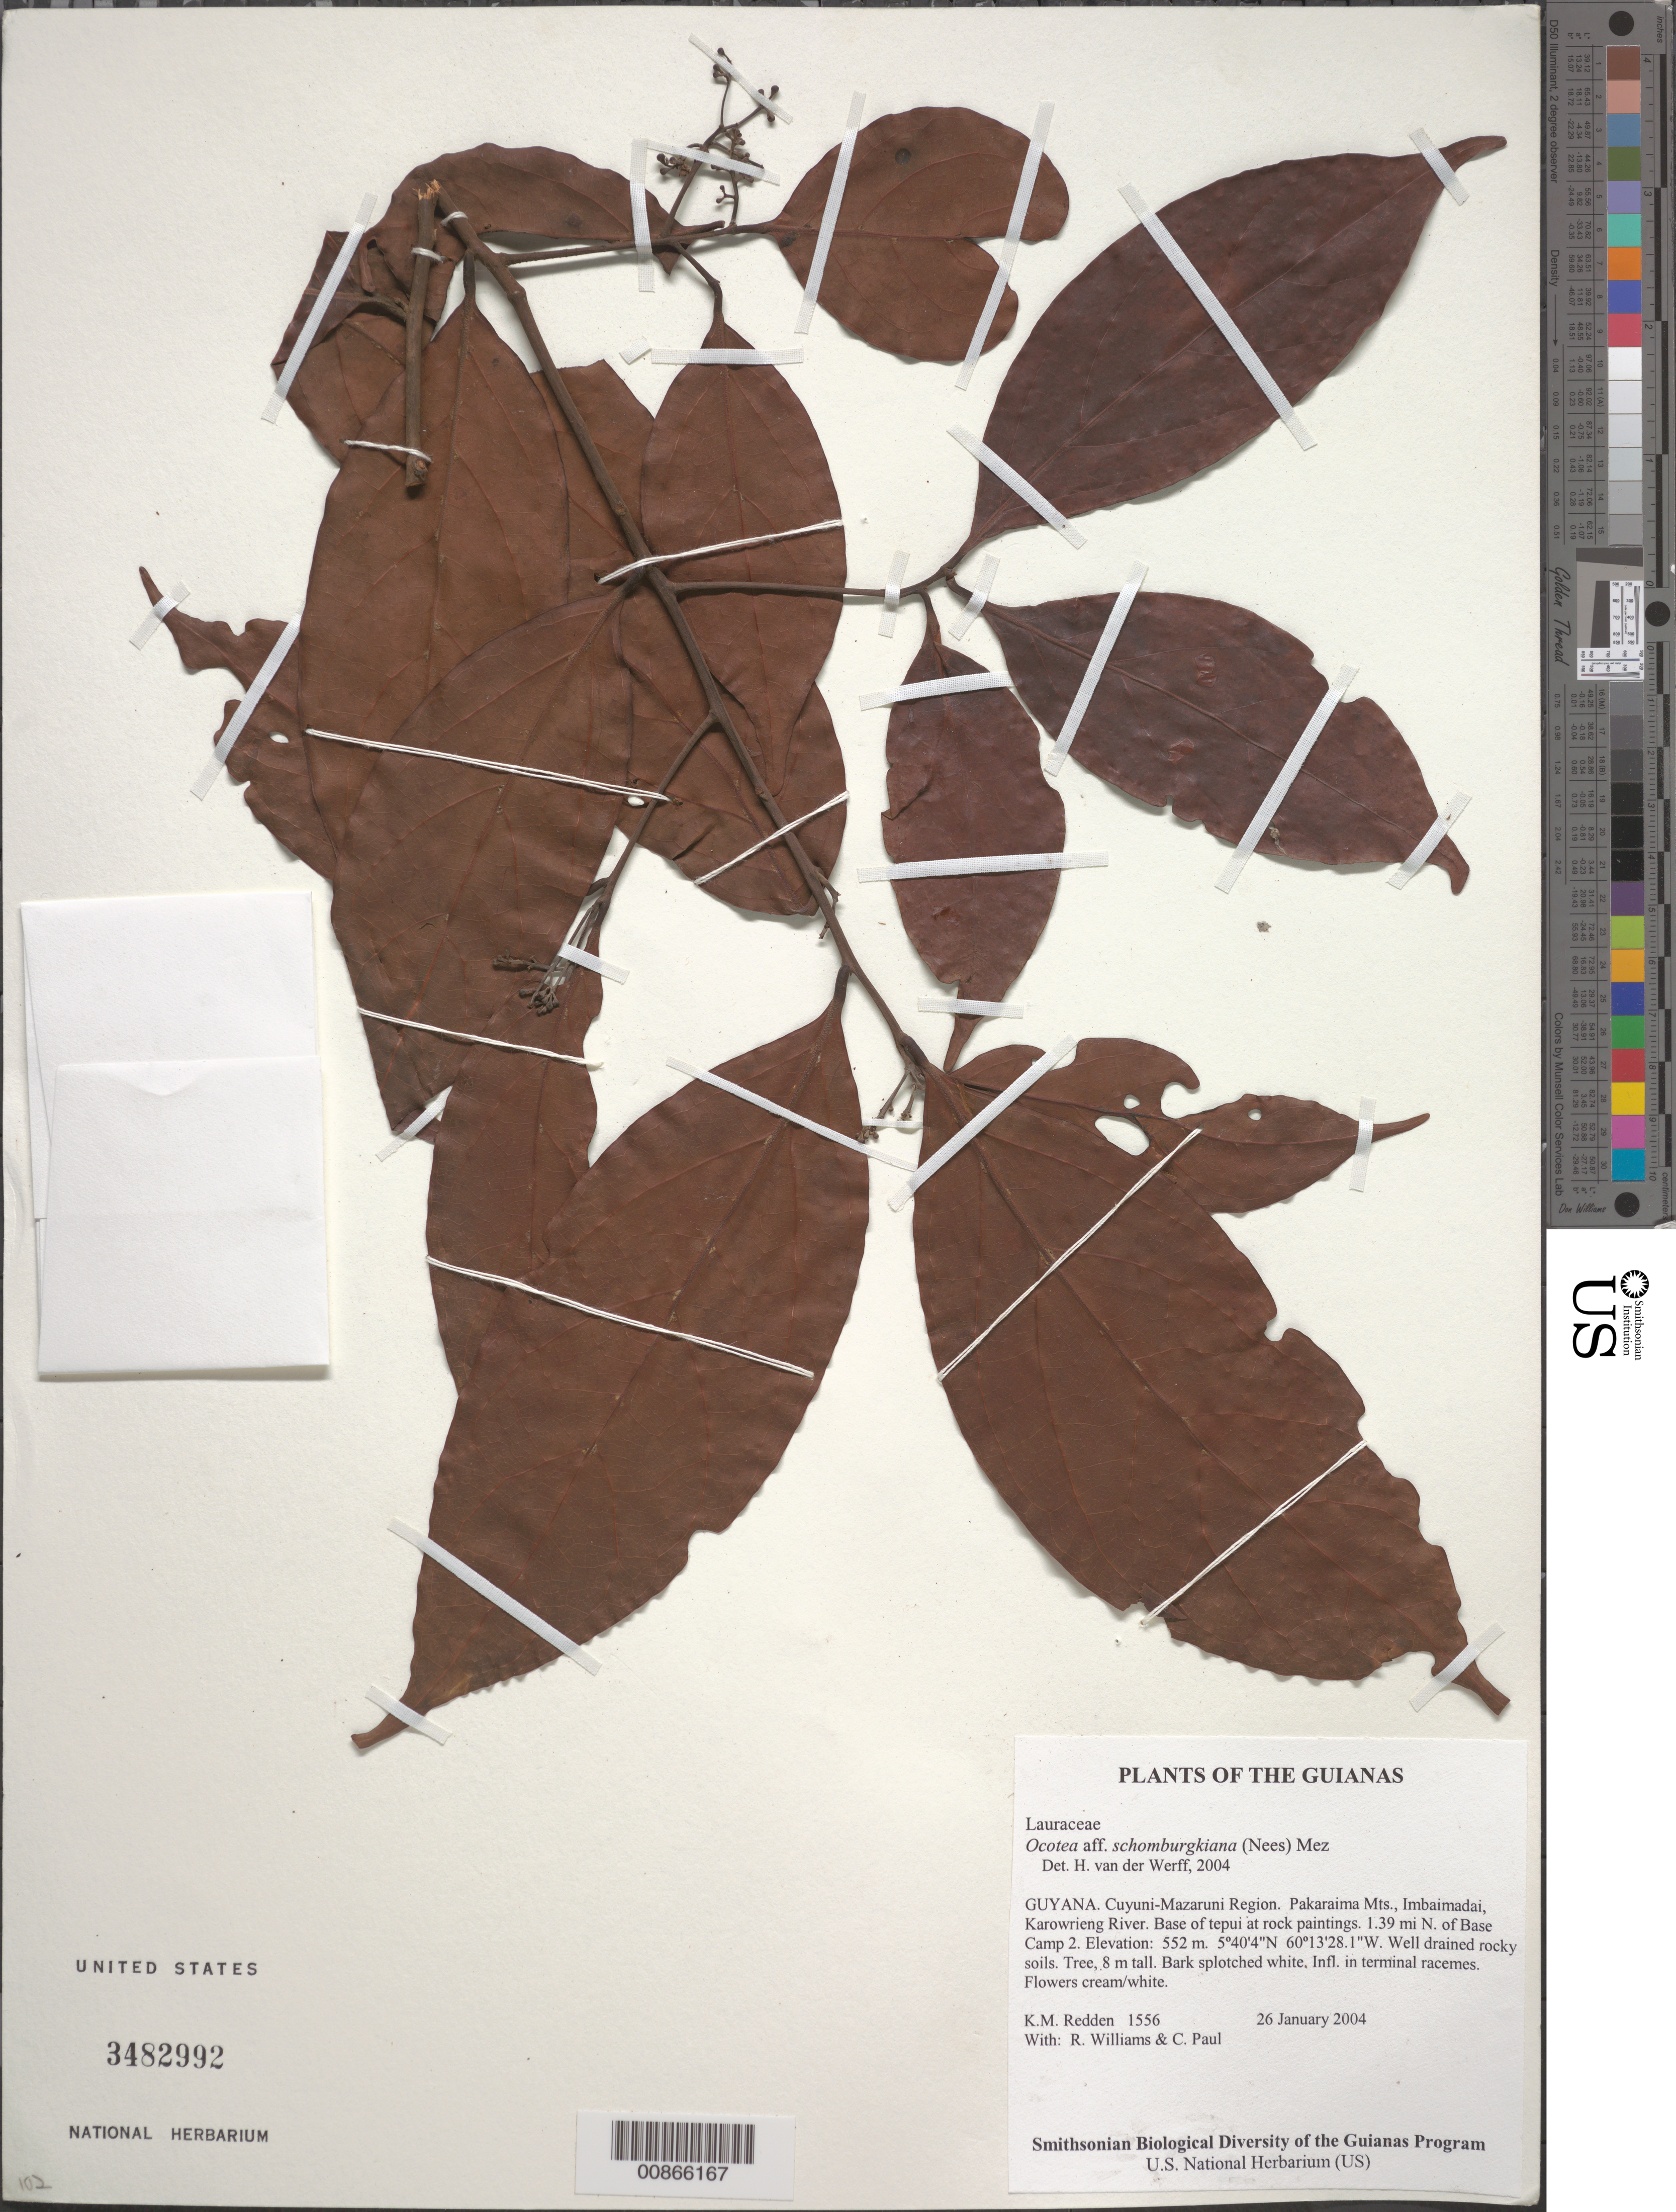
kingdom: Plantae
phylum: Tracheophyta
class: Magnoliopsida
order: Laurales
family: Lauraceae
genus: Ocotea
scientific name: Ocotea schomburgkiana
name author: (Nees) Mez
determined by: van der Werff, H., (MO), Missouri Botanical Garden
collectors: K. M. Redden, R. Williams & C. Paul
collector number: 1556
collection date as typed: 26 January 2004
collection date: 2004-01-26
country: Guyana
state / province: Cuyuni-Mazaruni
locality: Pakaraima Mts., Imbaimadai, Karowrieng River. Base of tepui at rock paintings. 1.39 mi N. of Base Camp 2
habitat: Well drained rocky soils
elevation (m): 552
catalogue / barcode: US 3482992